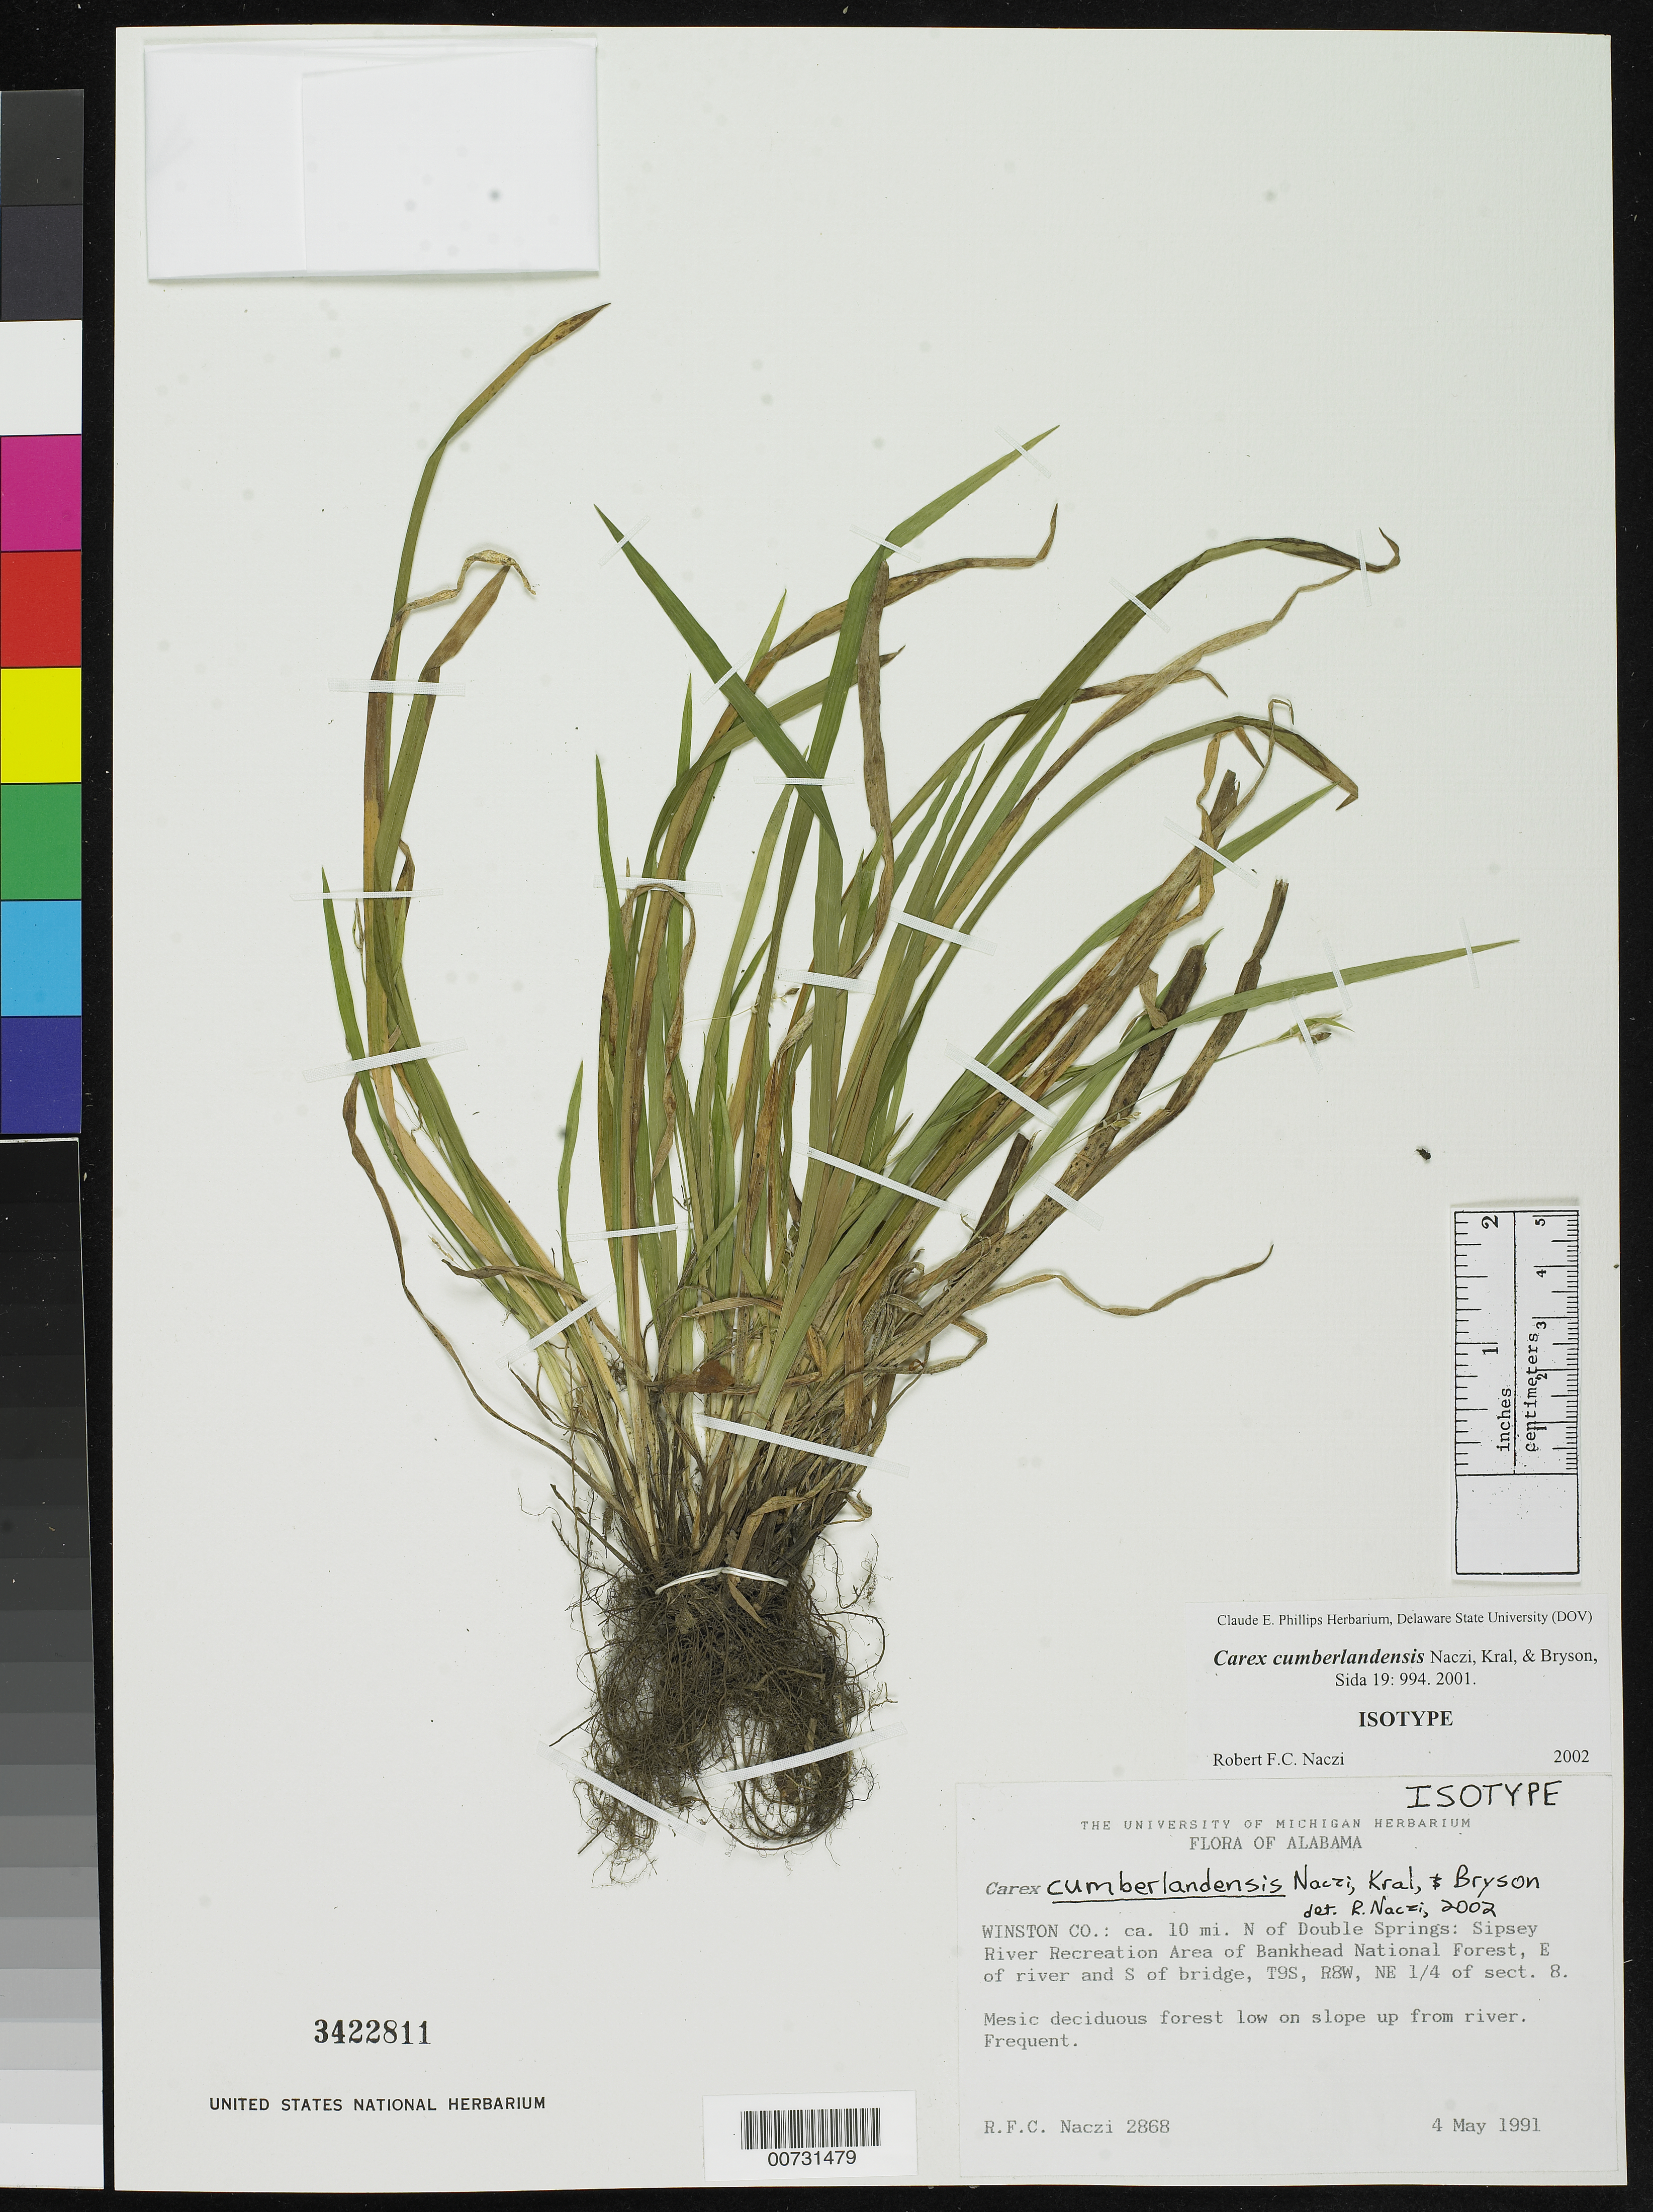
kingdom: Plantae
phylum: Tracheophyta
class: Liliopsida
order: Poales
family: Cyperaceae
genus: Carex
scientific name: Carex cumberlandensis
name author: Naczi & et al.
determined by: Naczi, R. F. C.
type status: Isotype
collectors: R. F. C. Naczi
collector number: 2868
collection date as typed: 04 May 1991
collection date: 1991-05-04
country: United States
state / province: Alabama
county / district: Winston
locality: Winston Co.: ca. 10 mi. N of Double Springs: Sipsey River Recreation Area of Bankhead National Forest, E of river and S of bridge, T9S, R8W, NE 1/4 of sect. 8.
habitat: Mesic deciduous forest low on slope up from river.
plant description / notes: Holotype at DOV.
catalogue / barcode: US 3422811